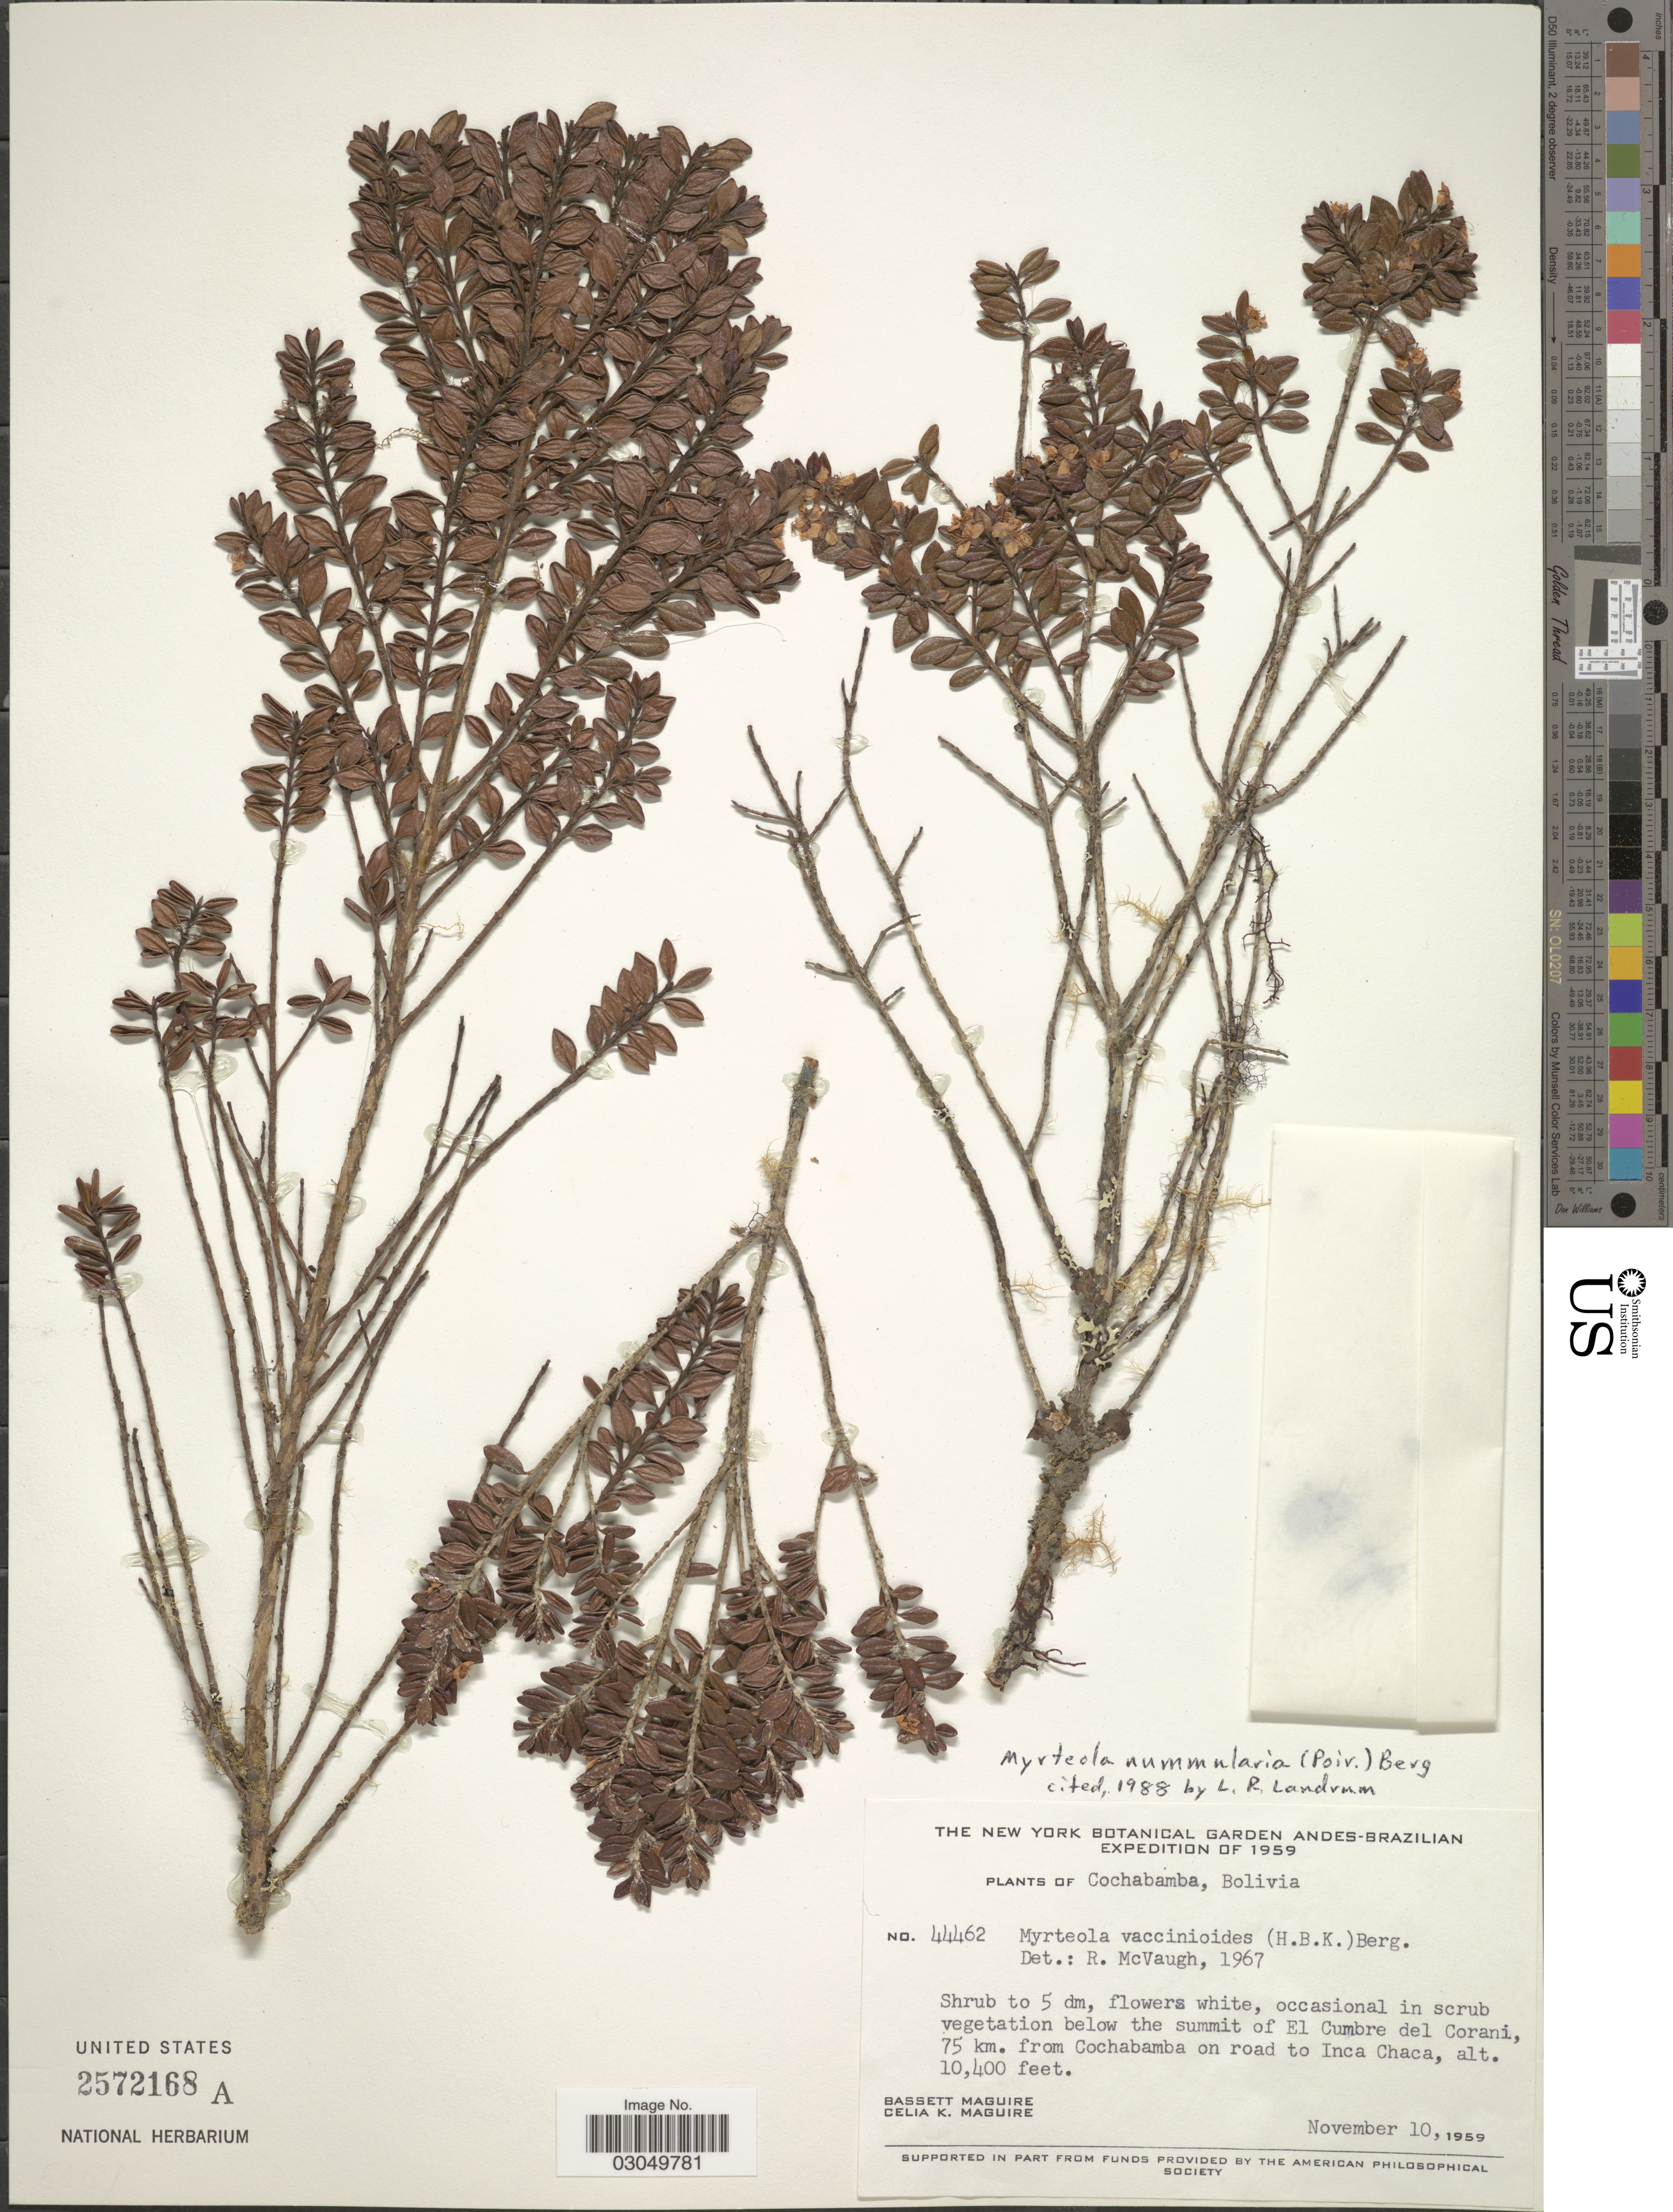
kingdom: Plantae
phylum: Tracheophyta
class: Magnoliopsida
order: Myrtales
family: Myrtaceae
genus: Myrteola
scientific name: Myrteola nummularia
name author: (Lam.) O. Berg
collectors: B. Maguire & C. K. Maguire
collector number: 44462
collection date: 1959-11-10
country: Bolivia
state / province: Cochabamba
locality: Below the summit of El Cumbre del Corani, 75 km. from Cochabamba on road to Inca Chaca.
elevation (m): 3170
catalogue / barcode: US 2572168A